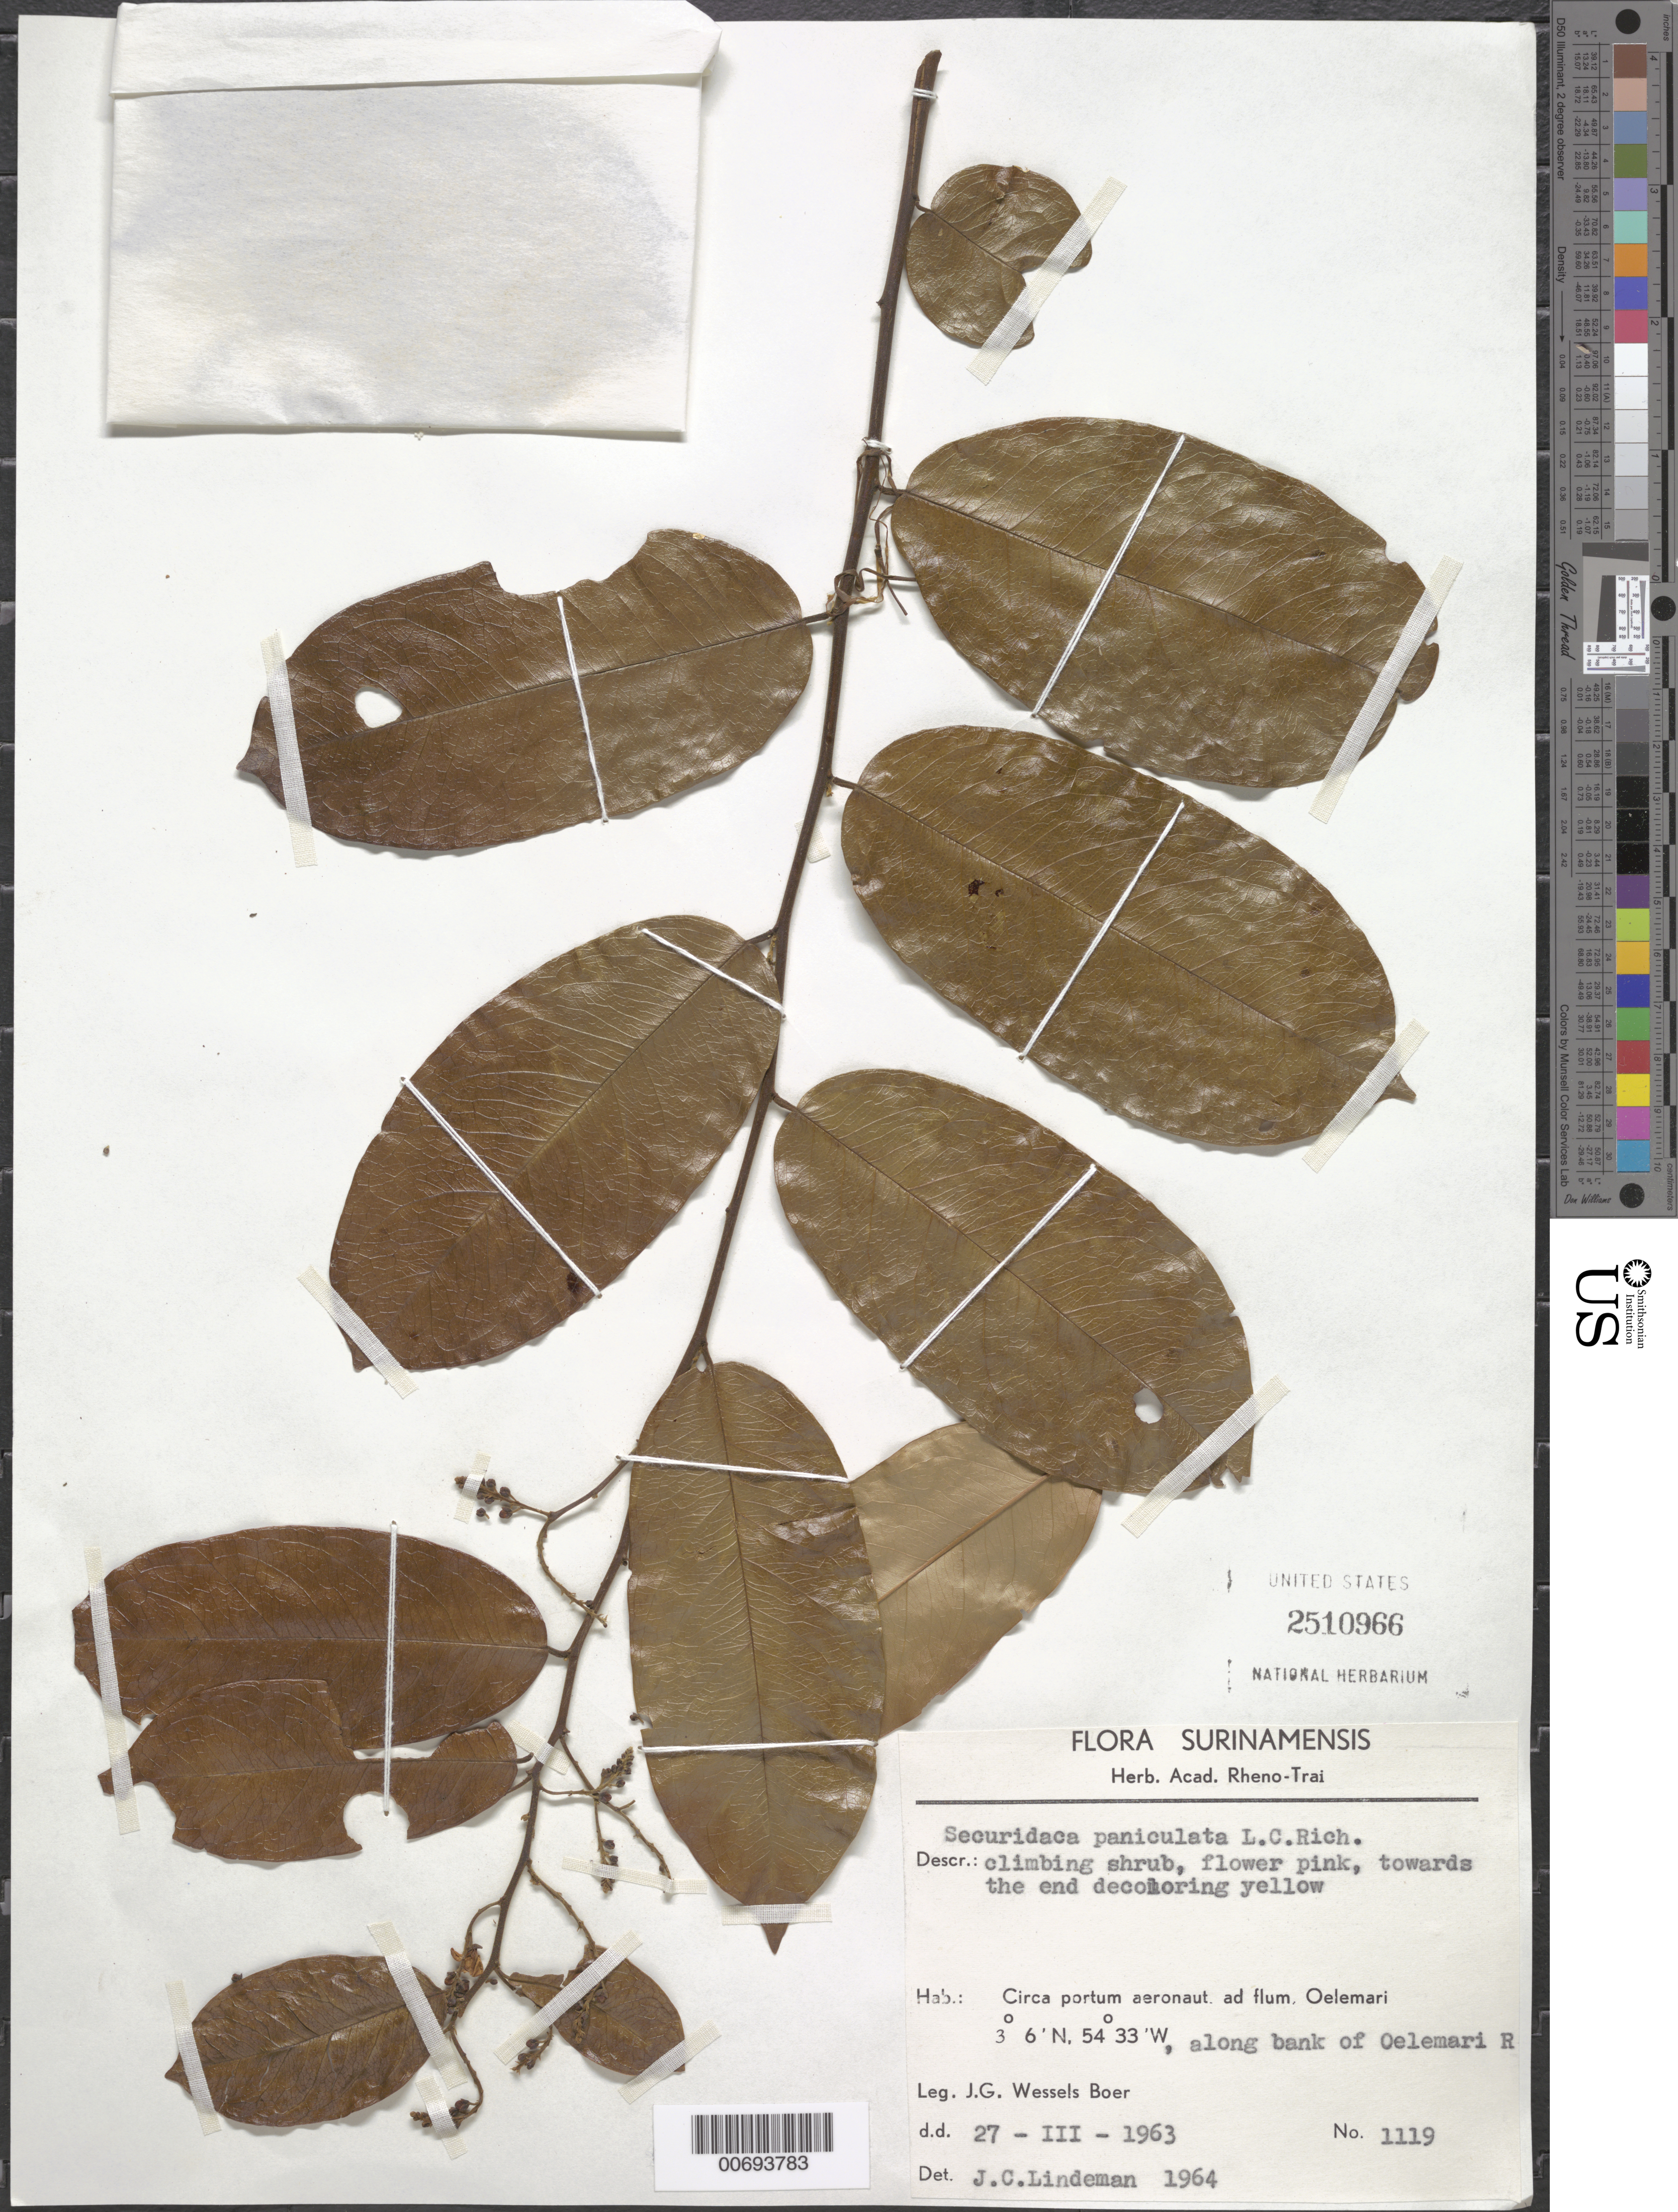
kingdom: Plantae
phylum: Tracheophyta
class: Magnoliopsida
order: Fabales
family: Polygalaceae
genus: Securidaca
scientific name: Securidaca paniculata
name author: Rich.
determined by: Lindeman, J. C.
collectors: J. G. Wessels Boer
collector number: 1119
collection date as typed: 27-Mar-63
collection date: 1963-03-27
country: Suriname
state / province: Sipaliwini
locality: Oelemari R., between river and airstrip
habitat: Along bank of river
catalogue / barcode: US 2510966